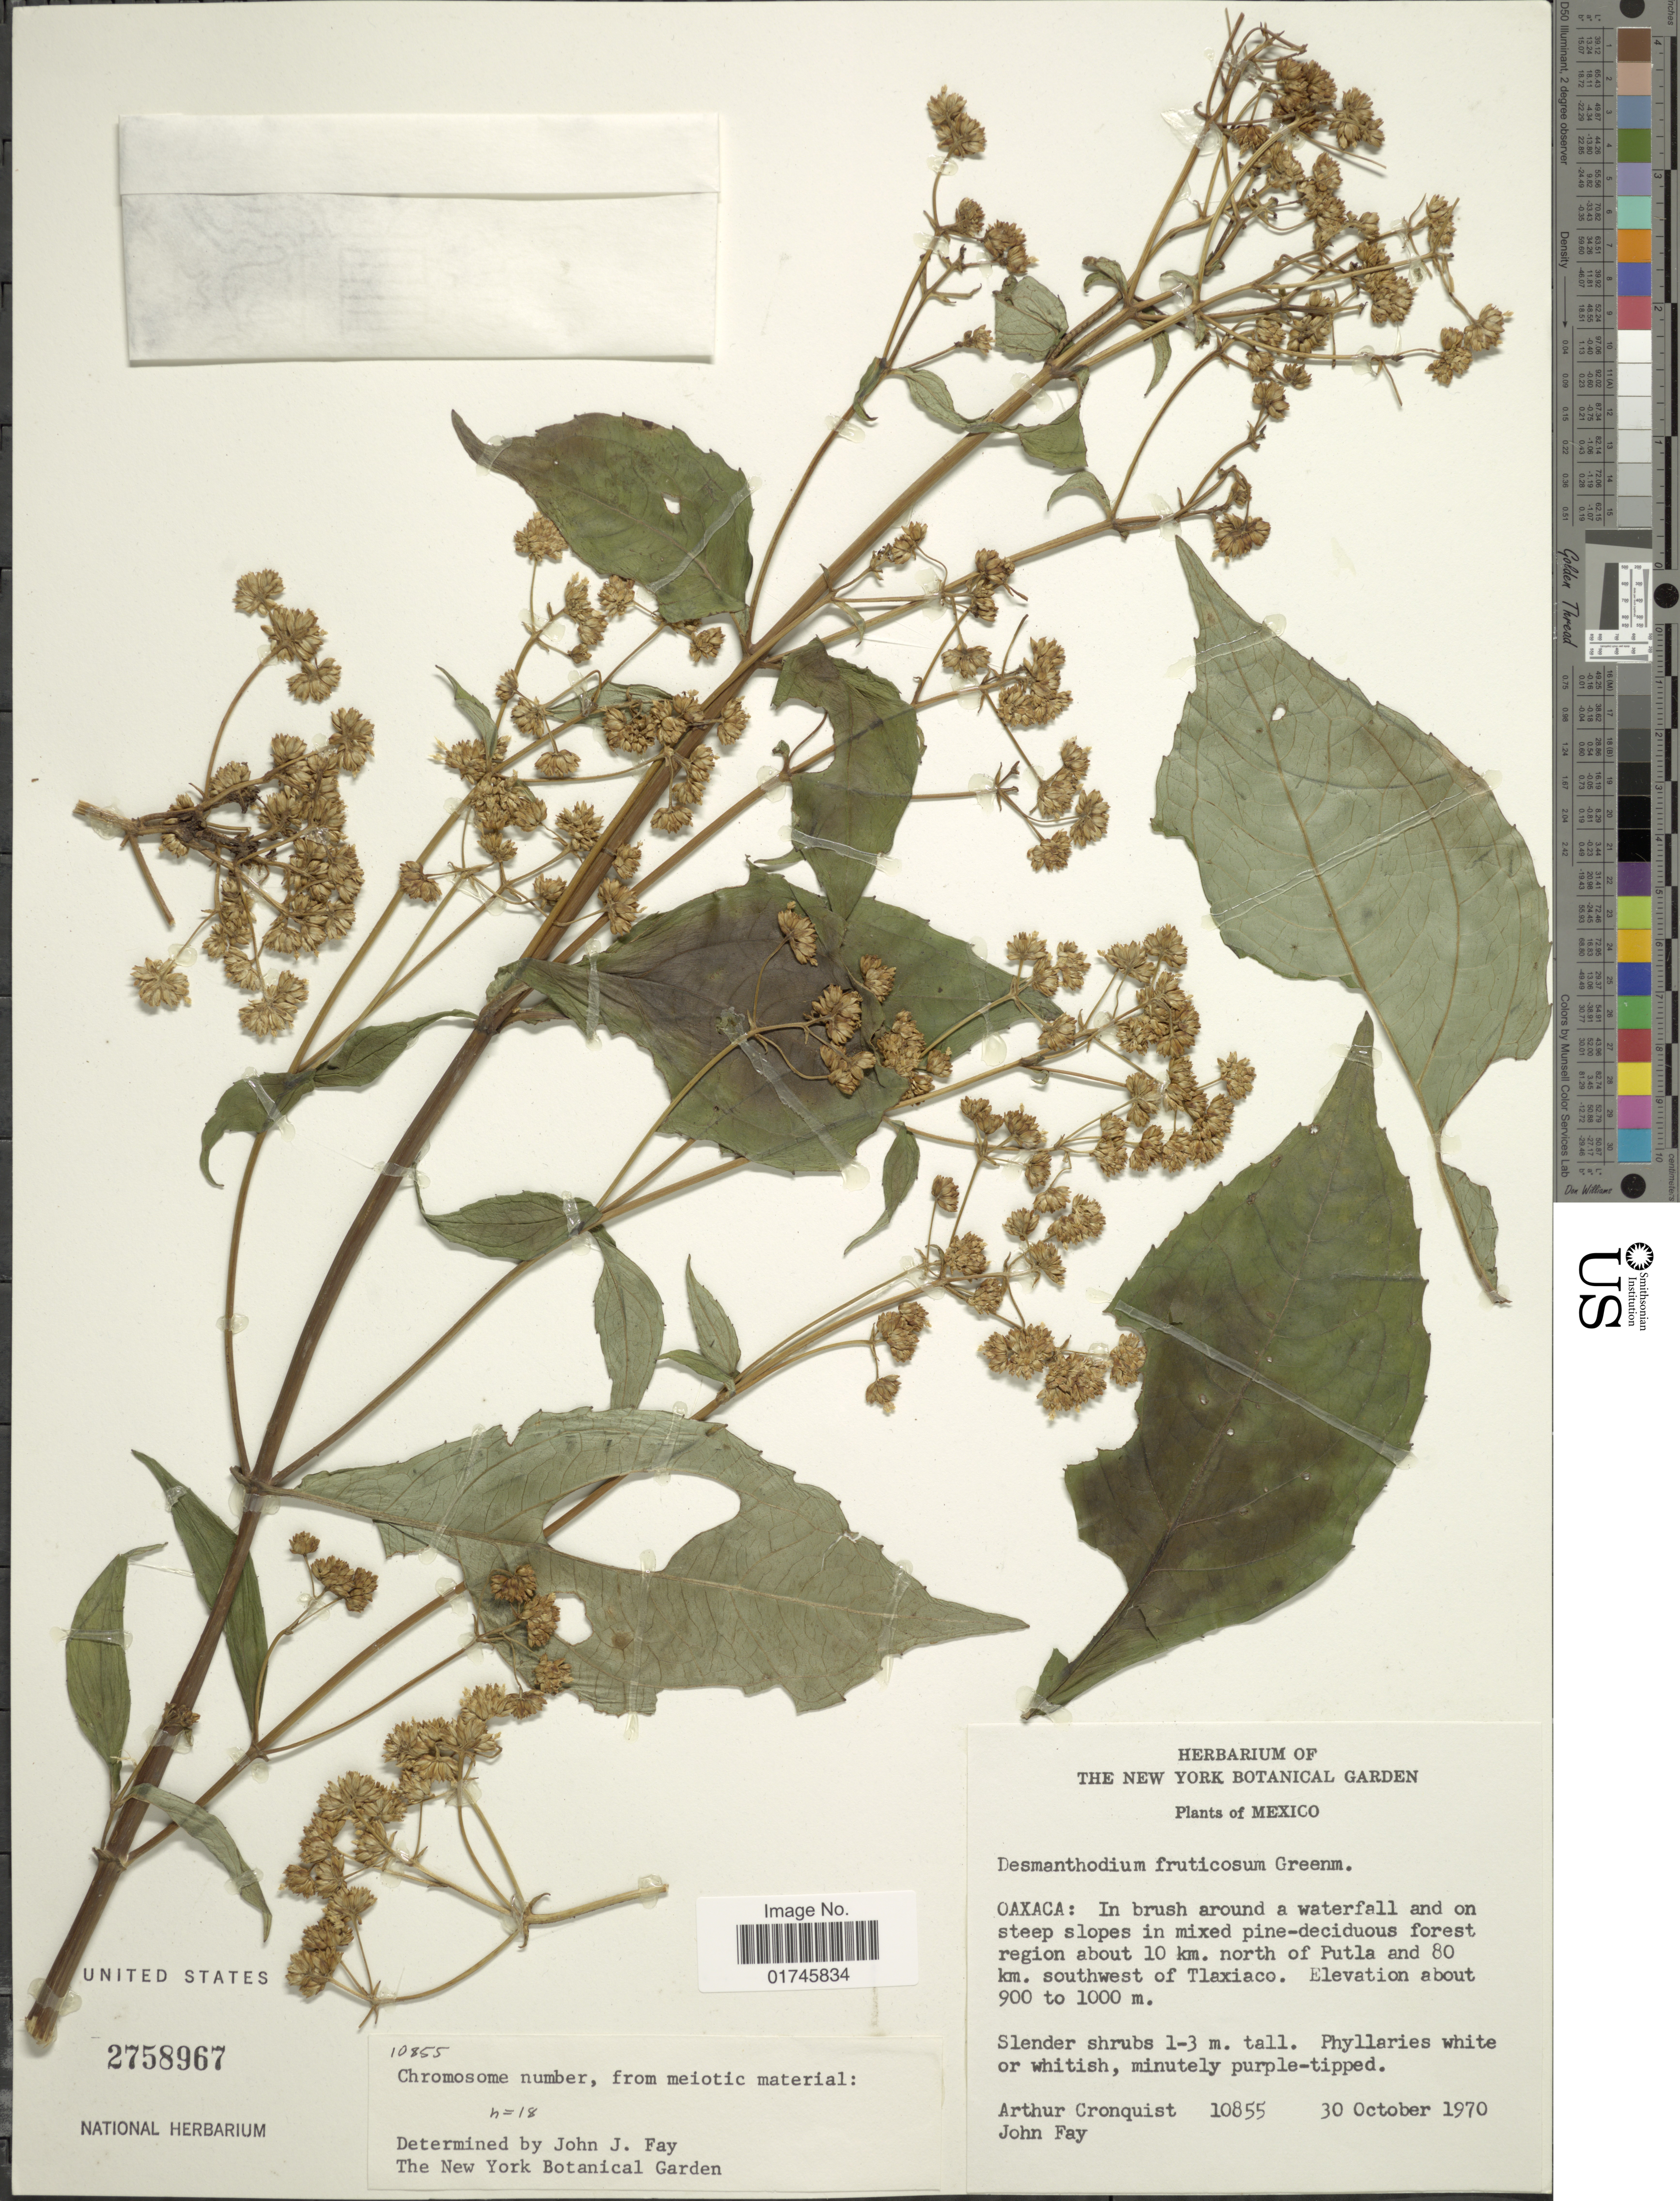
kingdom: Plantae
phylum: Tracheophyta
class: Magnoliopsida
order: Asterales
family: Asteraceae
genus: Desmanthodium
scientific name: Desmanthodium fruticosum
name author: Greenm.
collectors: A. J. Cronquist & J. M. Fay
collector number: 10855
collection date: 1970-10-30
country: Mexico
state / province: Oaxaca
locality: Oaxaca: In brush around a waterfall and on steep slopes in mixed pine-deciduous forest region about 10 km. north of Putla and 80 km. southwest of Tlaxiaco.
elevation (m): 900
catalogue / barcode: US 2758967